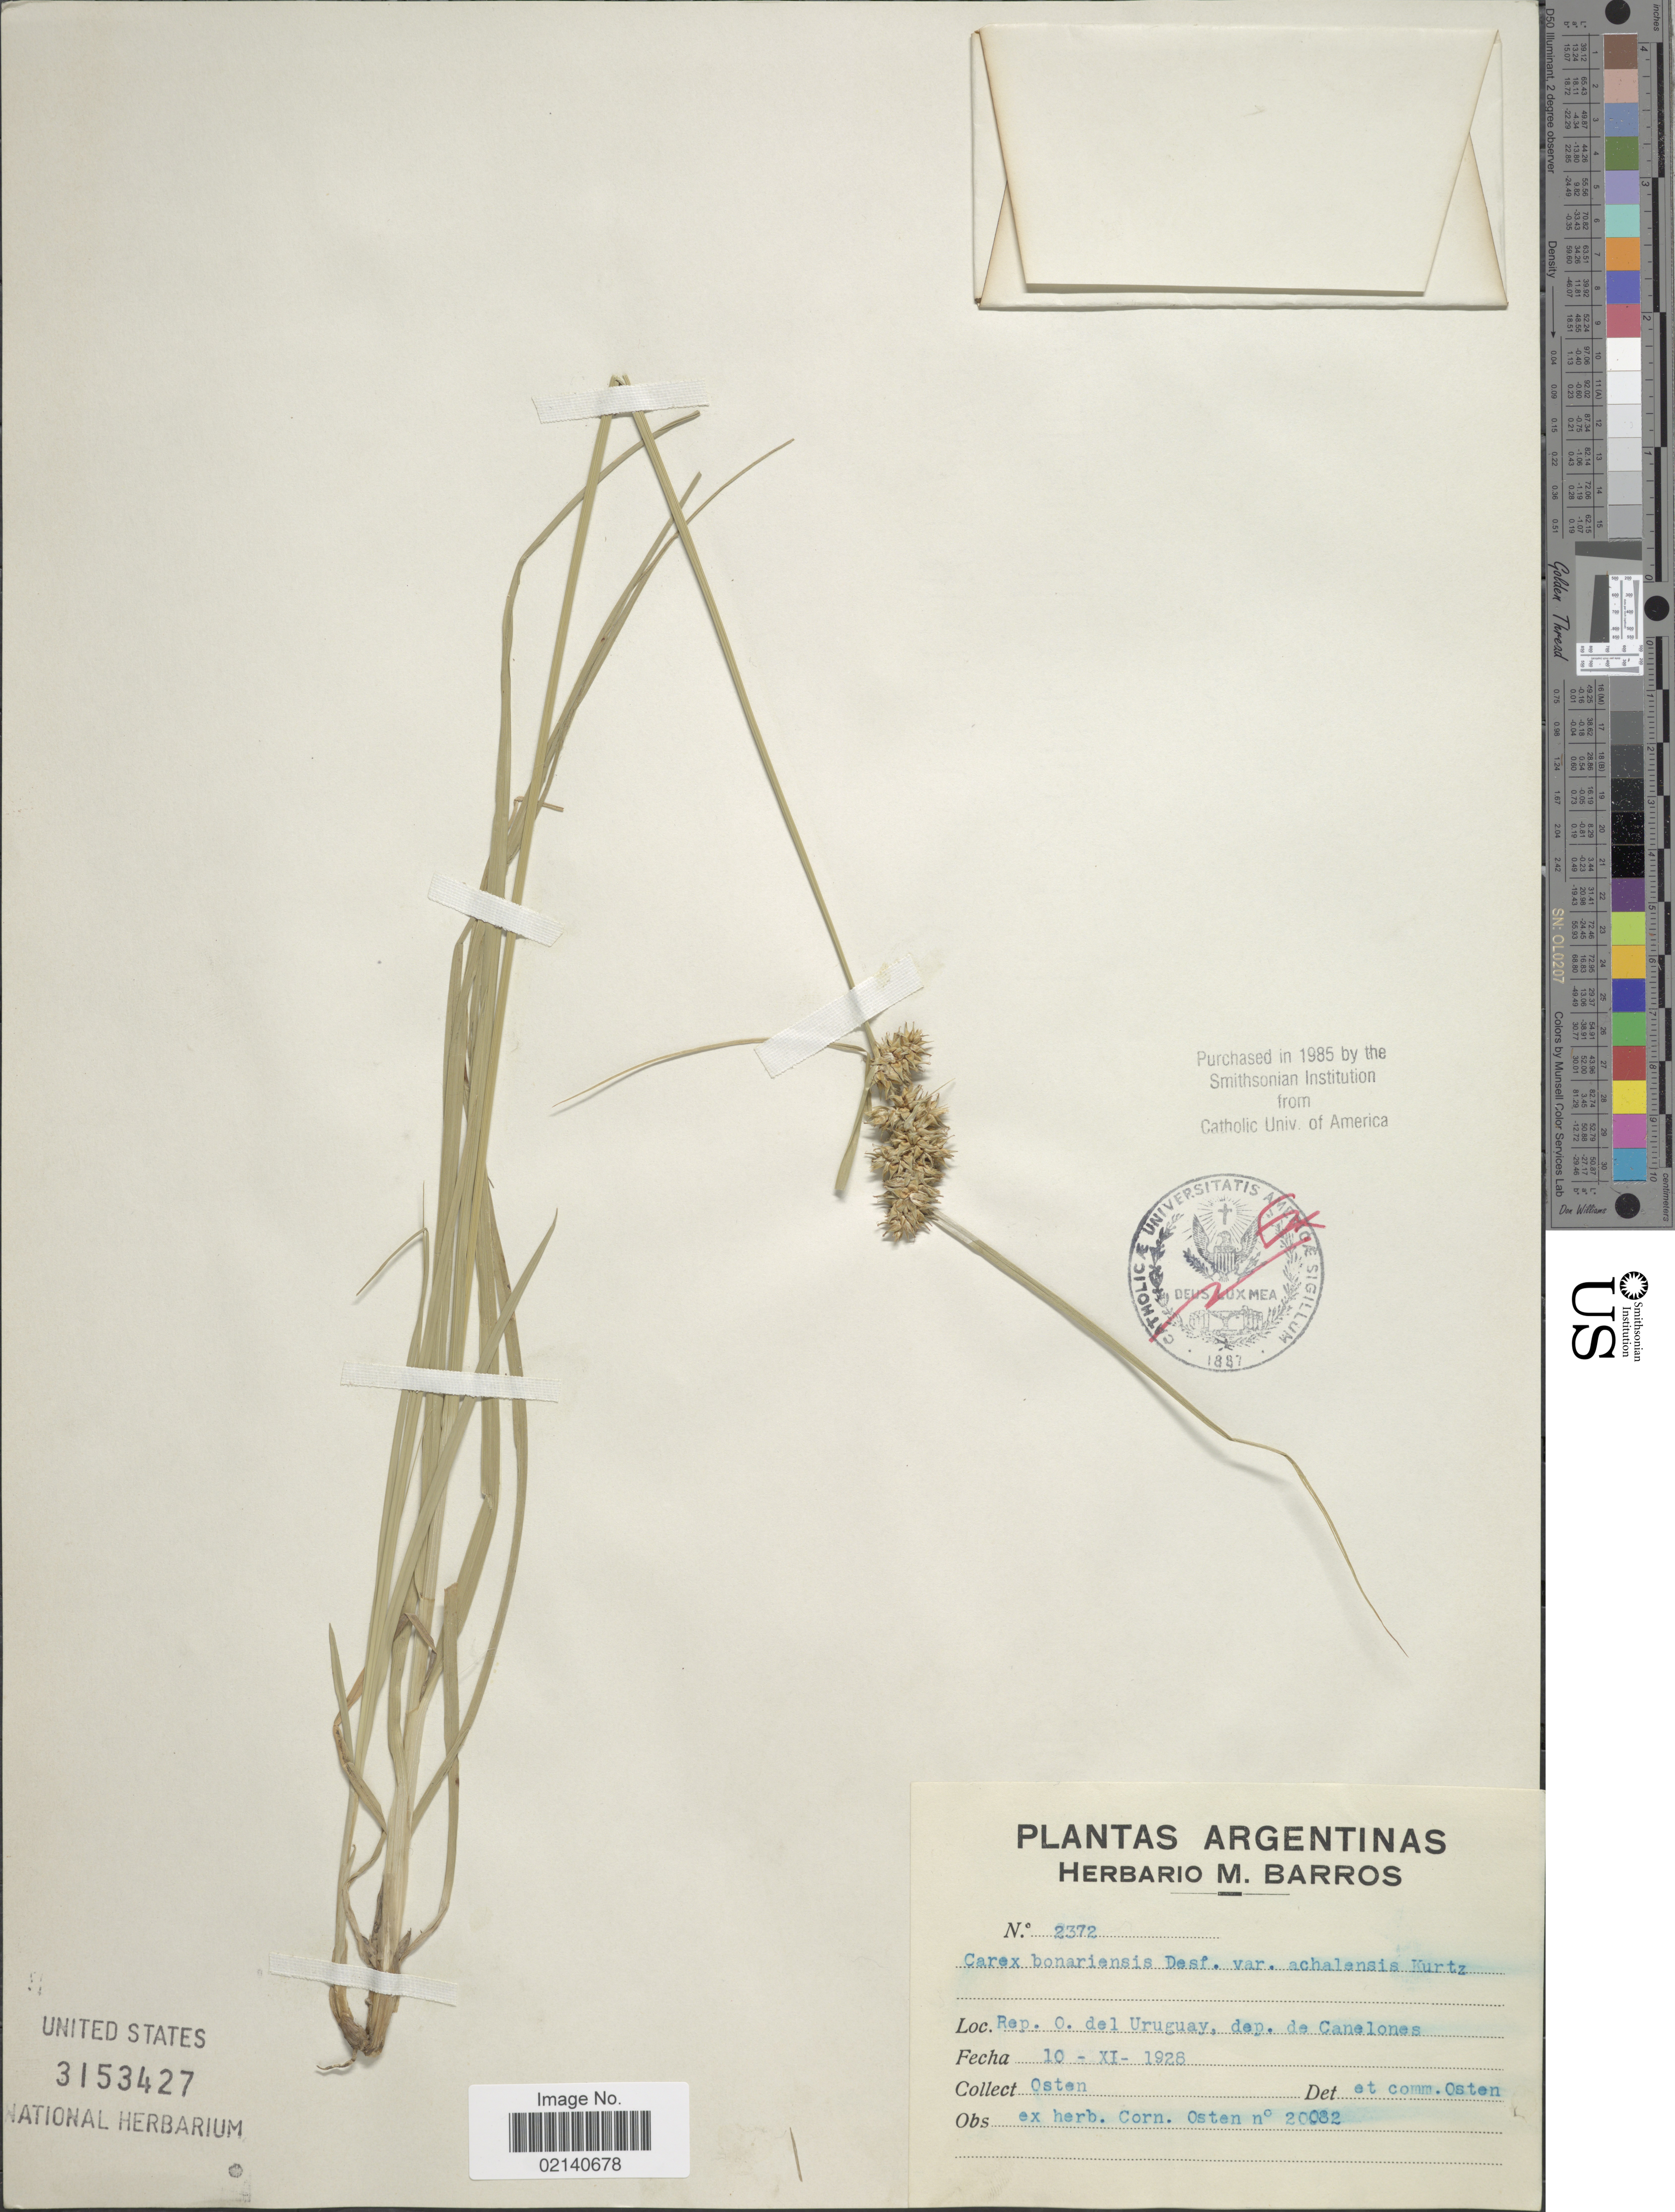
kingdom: Plantae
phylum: Tracheophyta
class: Liliopsida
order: Poales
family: Cyperaceae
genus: Carex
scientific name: Carex bonariensis var. achalensis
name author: Kurtz ex Kük.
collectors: Osten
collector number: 2372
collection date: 1928-11-10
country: Uruguay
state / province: Canelones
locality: Rep. O. del Uruguay, dep. de Canelos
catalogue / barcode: US 3153427